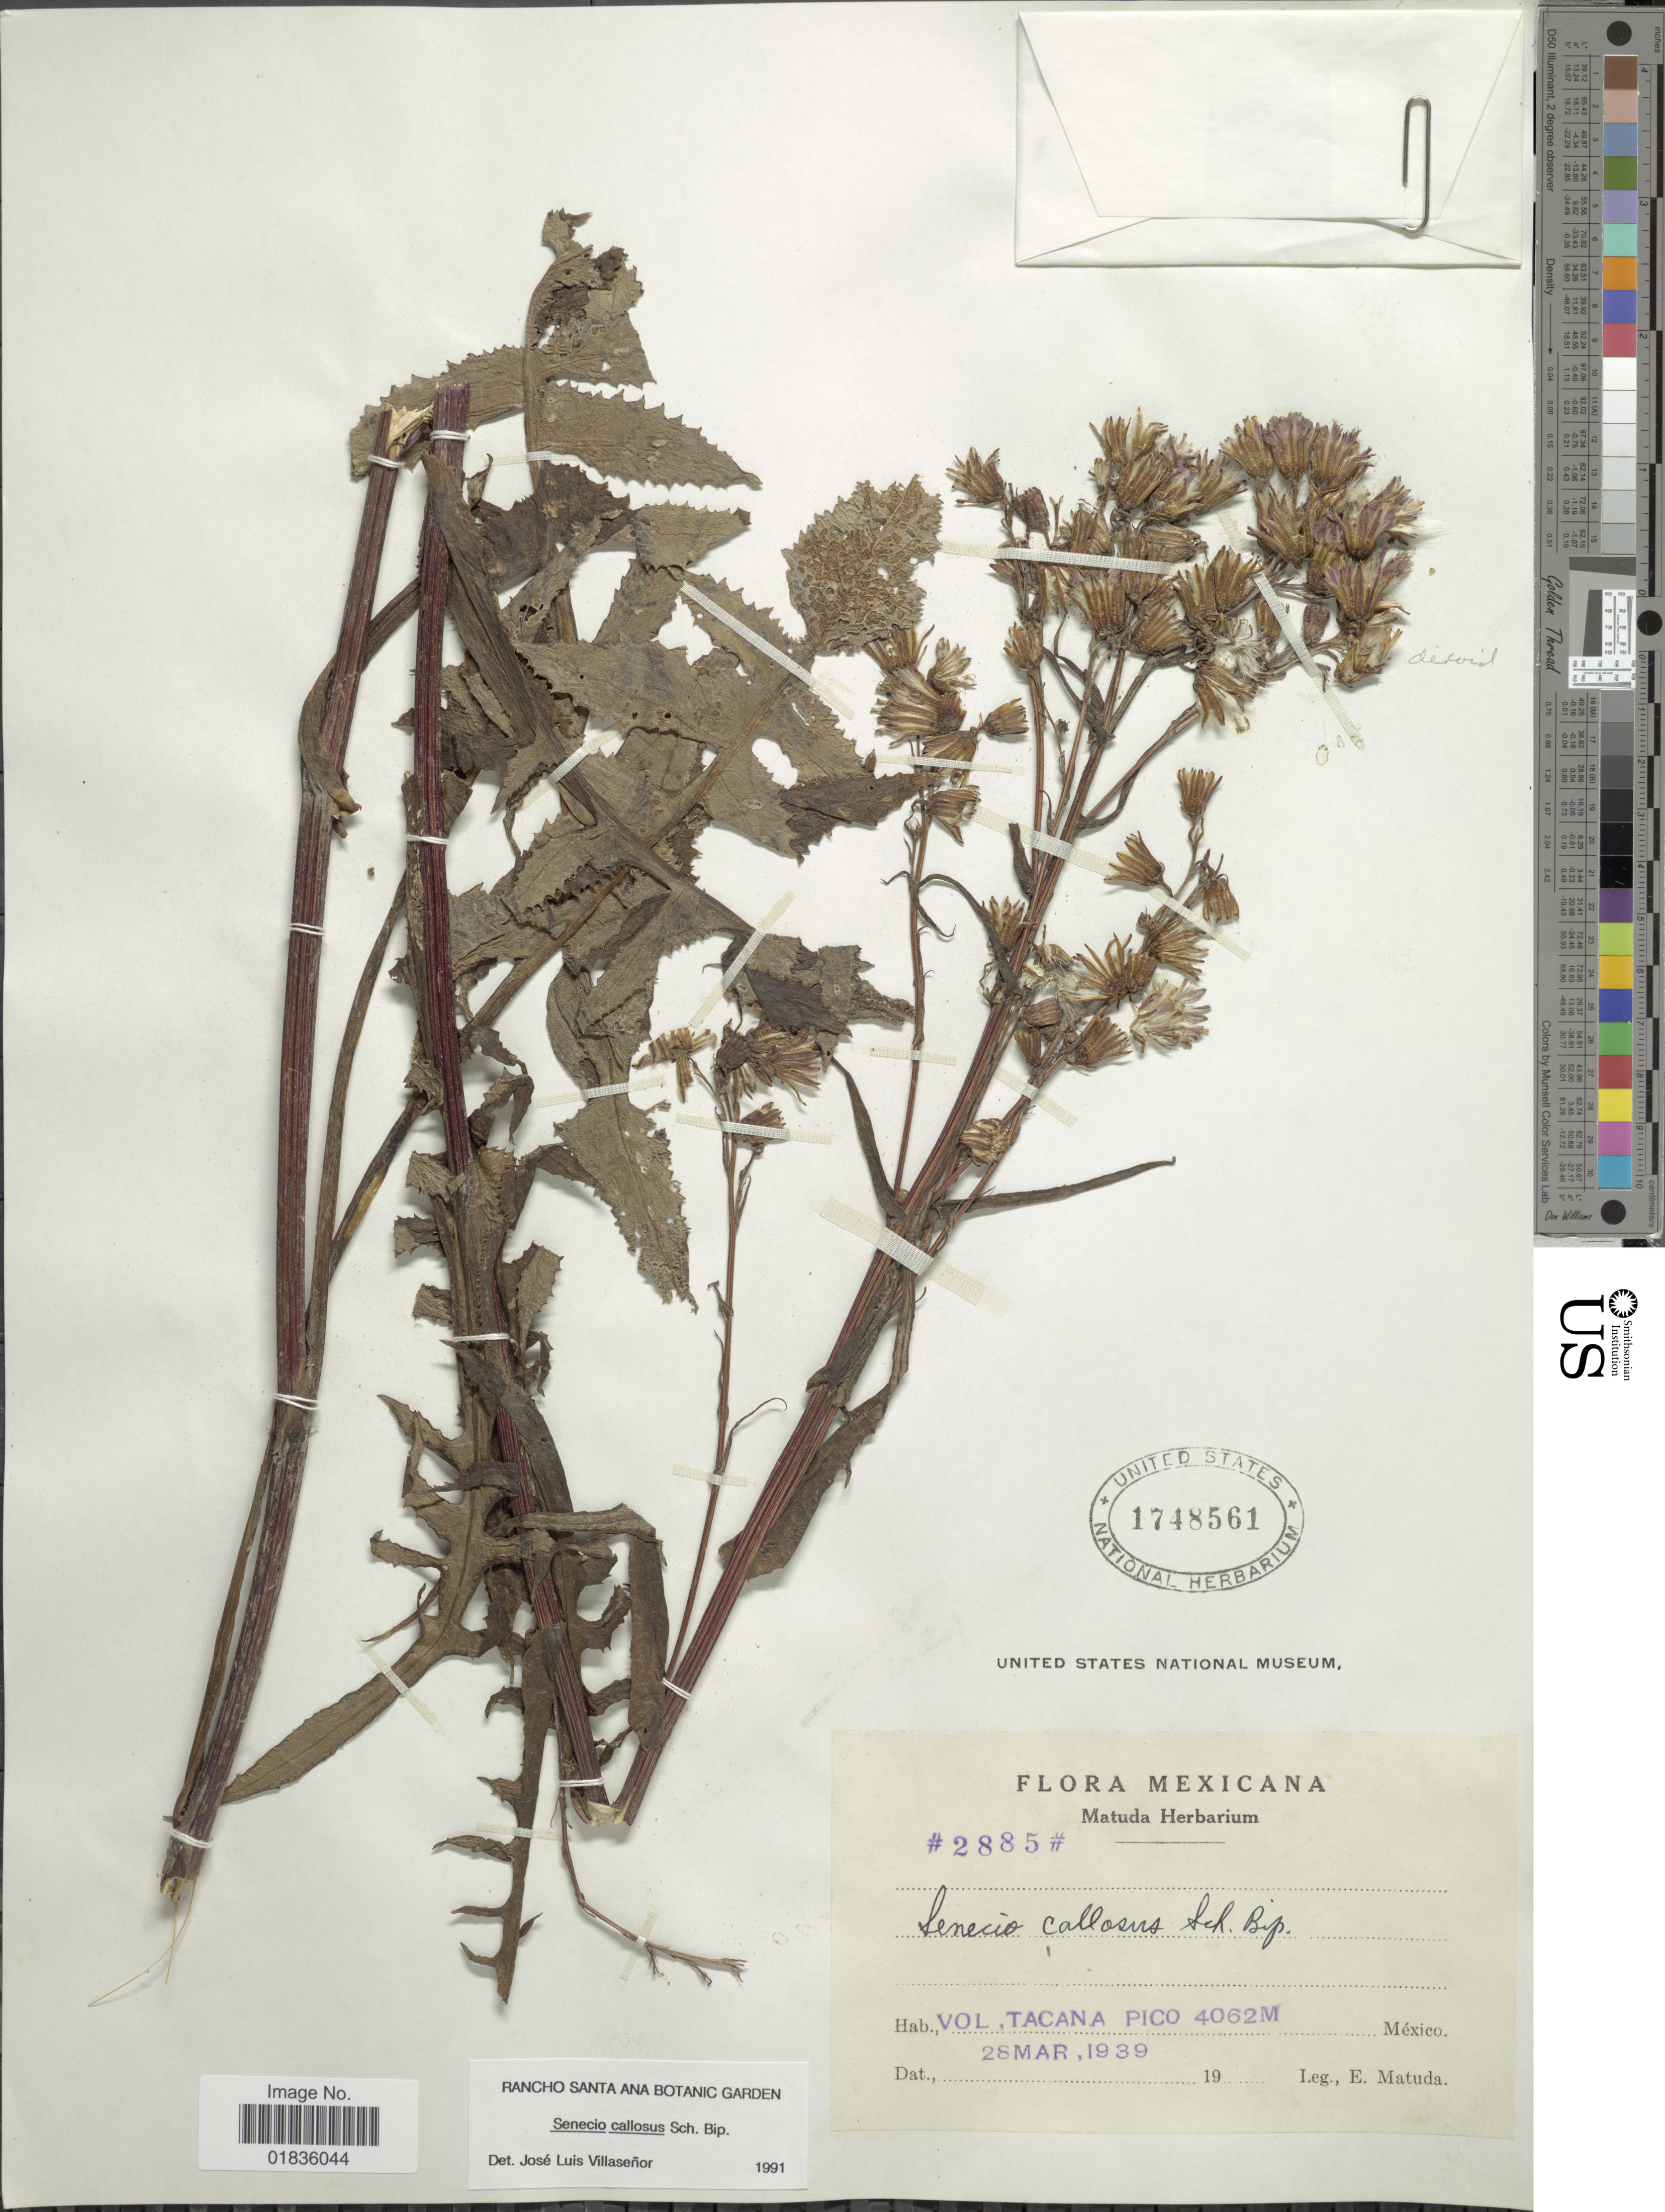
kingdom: Plantae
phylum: Tracheophyta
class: Magnoliopsida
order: Asterales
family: Asteraceae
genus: Senecio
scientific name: Senecio callosus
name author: Sch. Bip.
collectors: E. Matuda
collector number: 2885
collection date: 1939-03-28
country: Mexico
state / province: México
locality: Vol. Tacana Pico.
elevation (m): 4062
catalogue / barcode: US 1748561